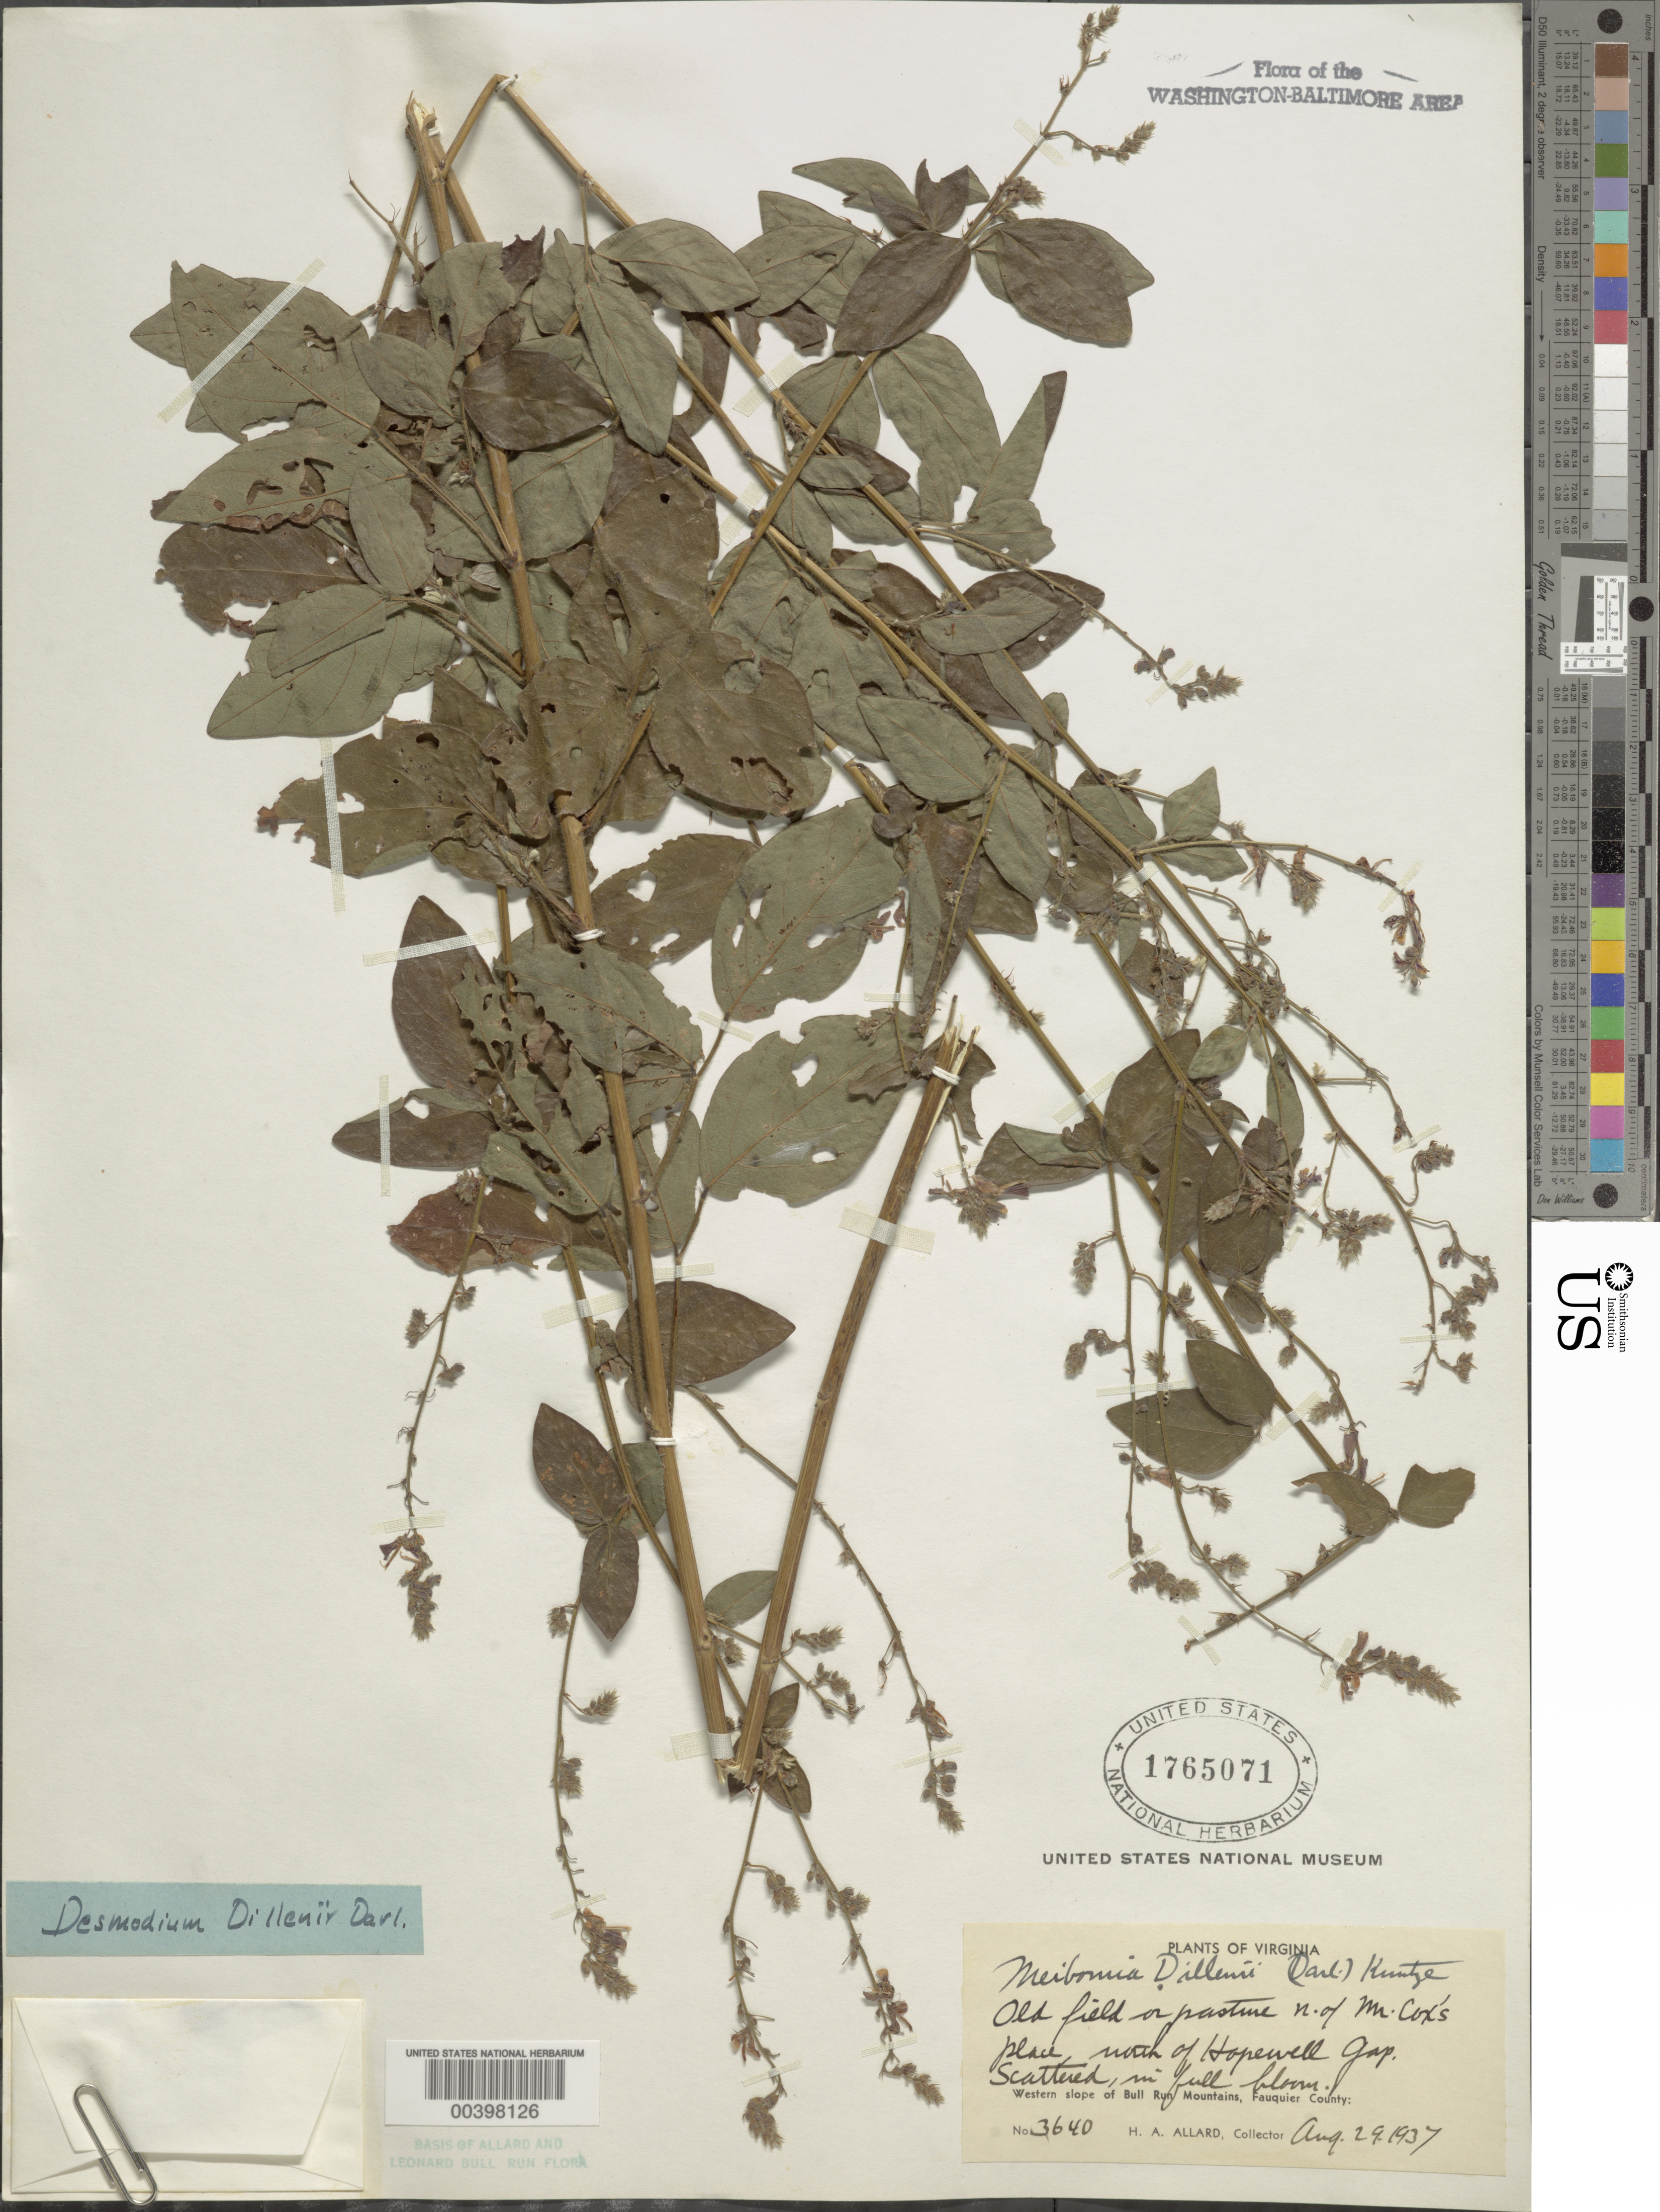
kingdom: Plantae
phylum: Tracheophyta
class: Magnoliopsida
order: Fabales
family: Fabaceae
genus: Desmodium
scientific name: Desmodium perplexum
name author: B.G. Schub.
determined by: Strong, Mark T., (BOT), Smithsonian Institution - National Museum of Natural History (UNITED STATES)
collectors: H. A. Allard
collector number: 3640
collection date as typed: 29 Aug 1937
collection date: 1937-08-29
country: United States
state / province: Virginia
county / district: Fauquier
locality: North of Hopewell Gap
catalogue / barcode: US 1765071